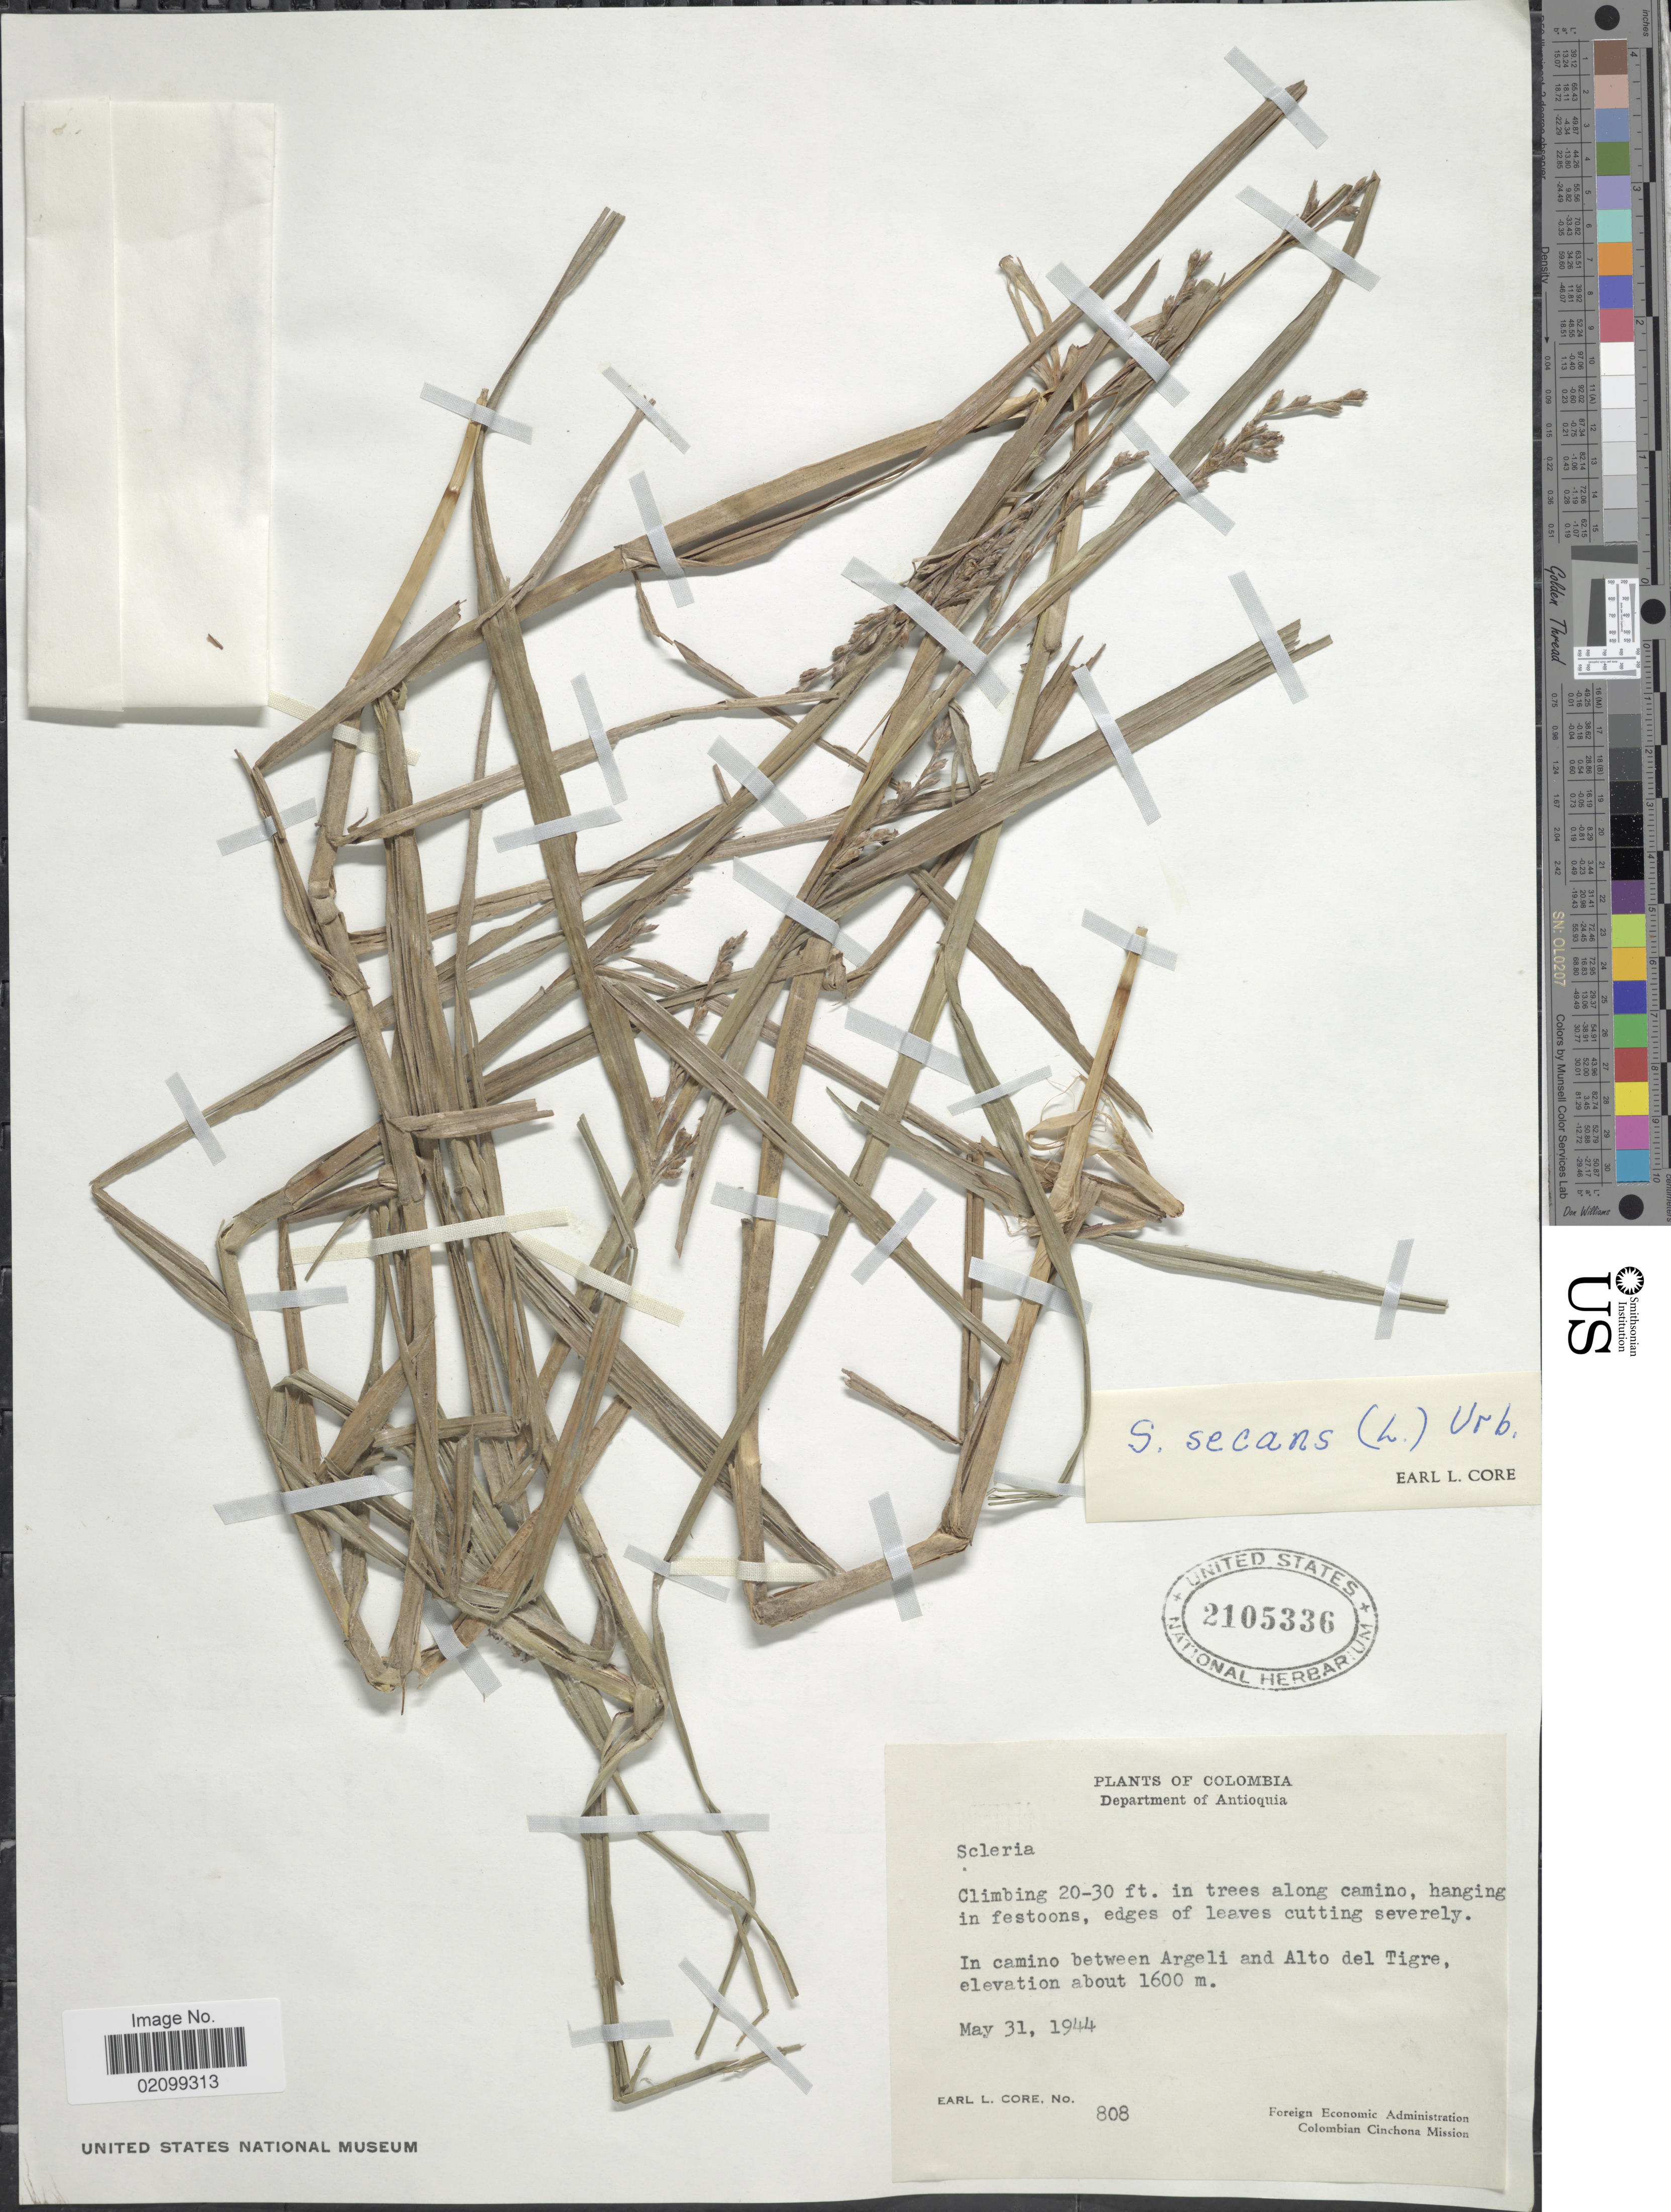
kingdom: Plantae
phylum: Tracheophyta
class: Liliopsida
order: Poales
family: Cyperaceae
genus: Scleria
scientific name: Scleria secans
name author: (L.) Urb.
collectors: E. L. Core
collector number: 808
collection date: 1944-05-31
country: Colombia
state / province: Antioquia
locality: Department of Antioquia. In camino between Argeli and Alto del Tigre.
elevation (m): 1600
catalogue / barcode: US 2105336